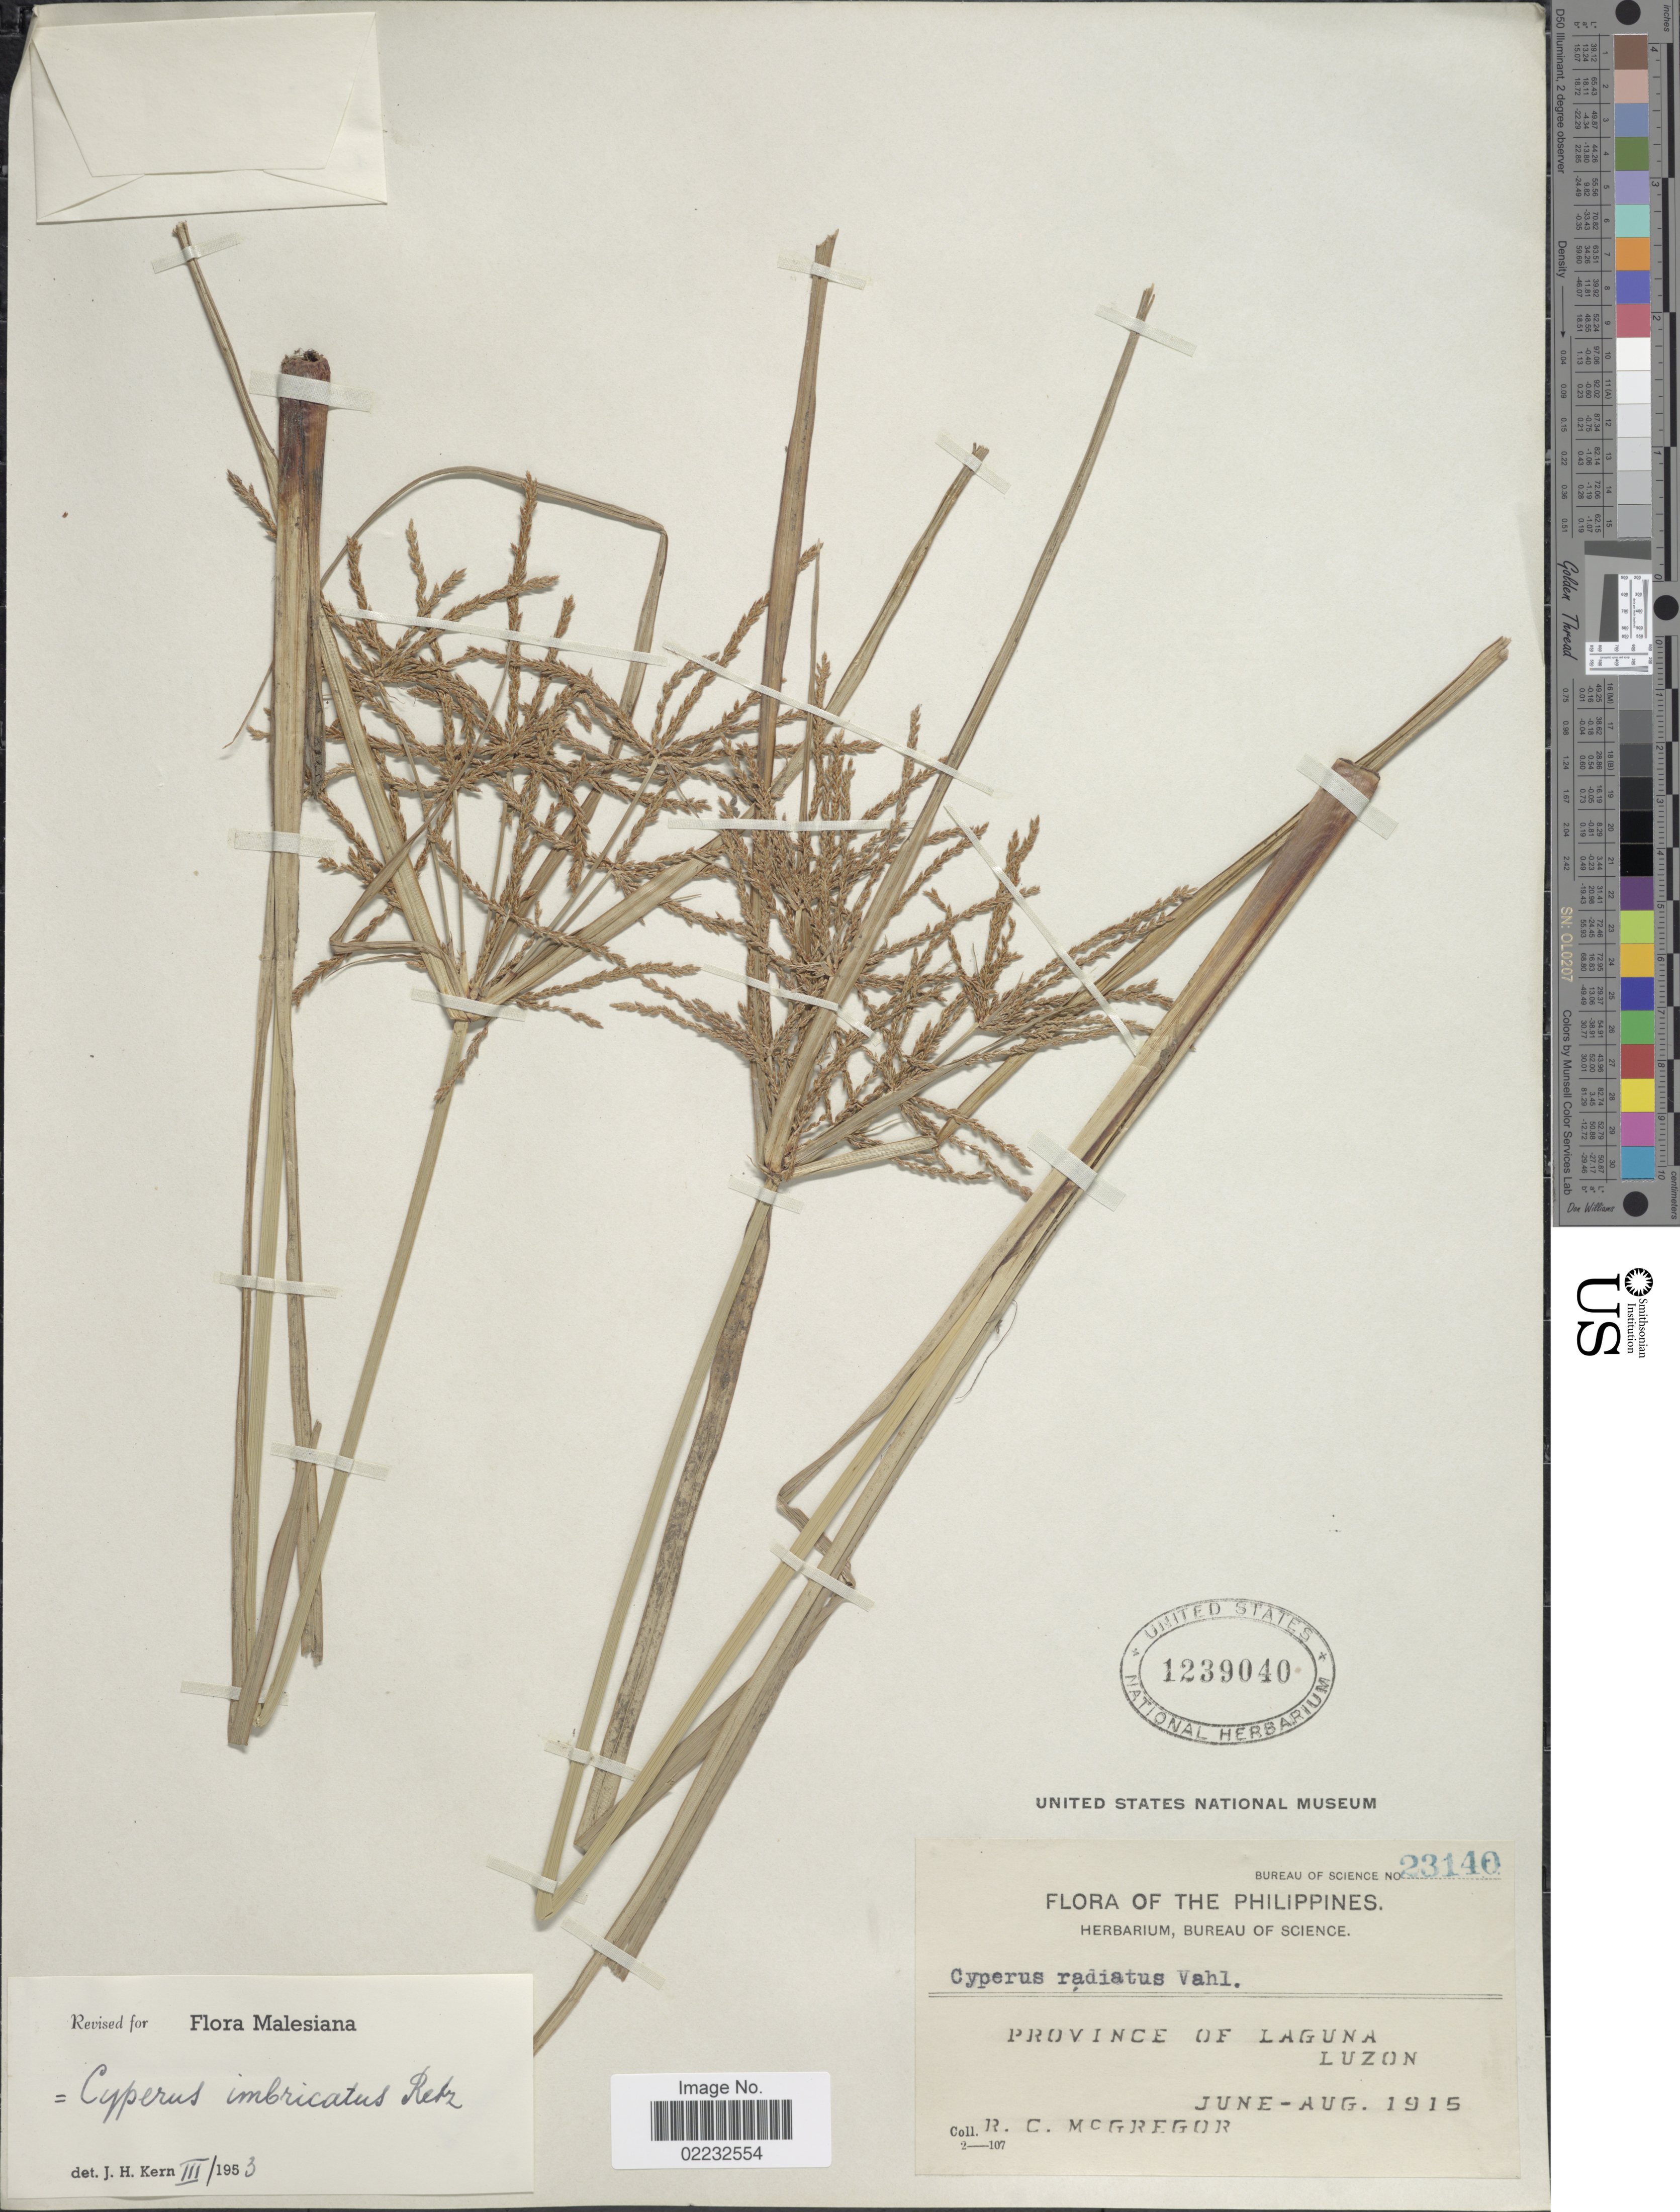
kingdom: Plantae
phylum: Tracheophyta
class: Liliopsida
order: Poales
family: Cyperaceae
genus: Cyperus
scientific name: Cyperus imbricatus Retz.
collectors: R. C. McGregor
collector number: Bureau of Science 23140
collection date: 1915-06/1915-08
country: Philippines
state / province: Calabarzon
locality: Province of Laguna, Luzon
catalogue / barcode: US 1239040